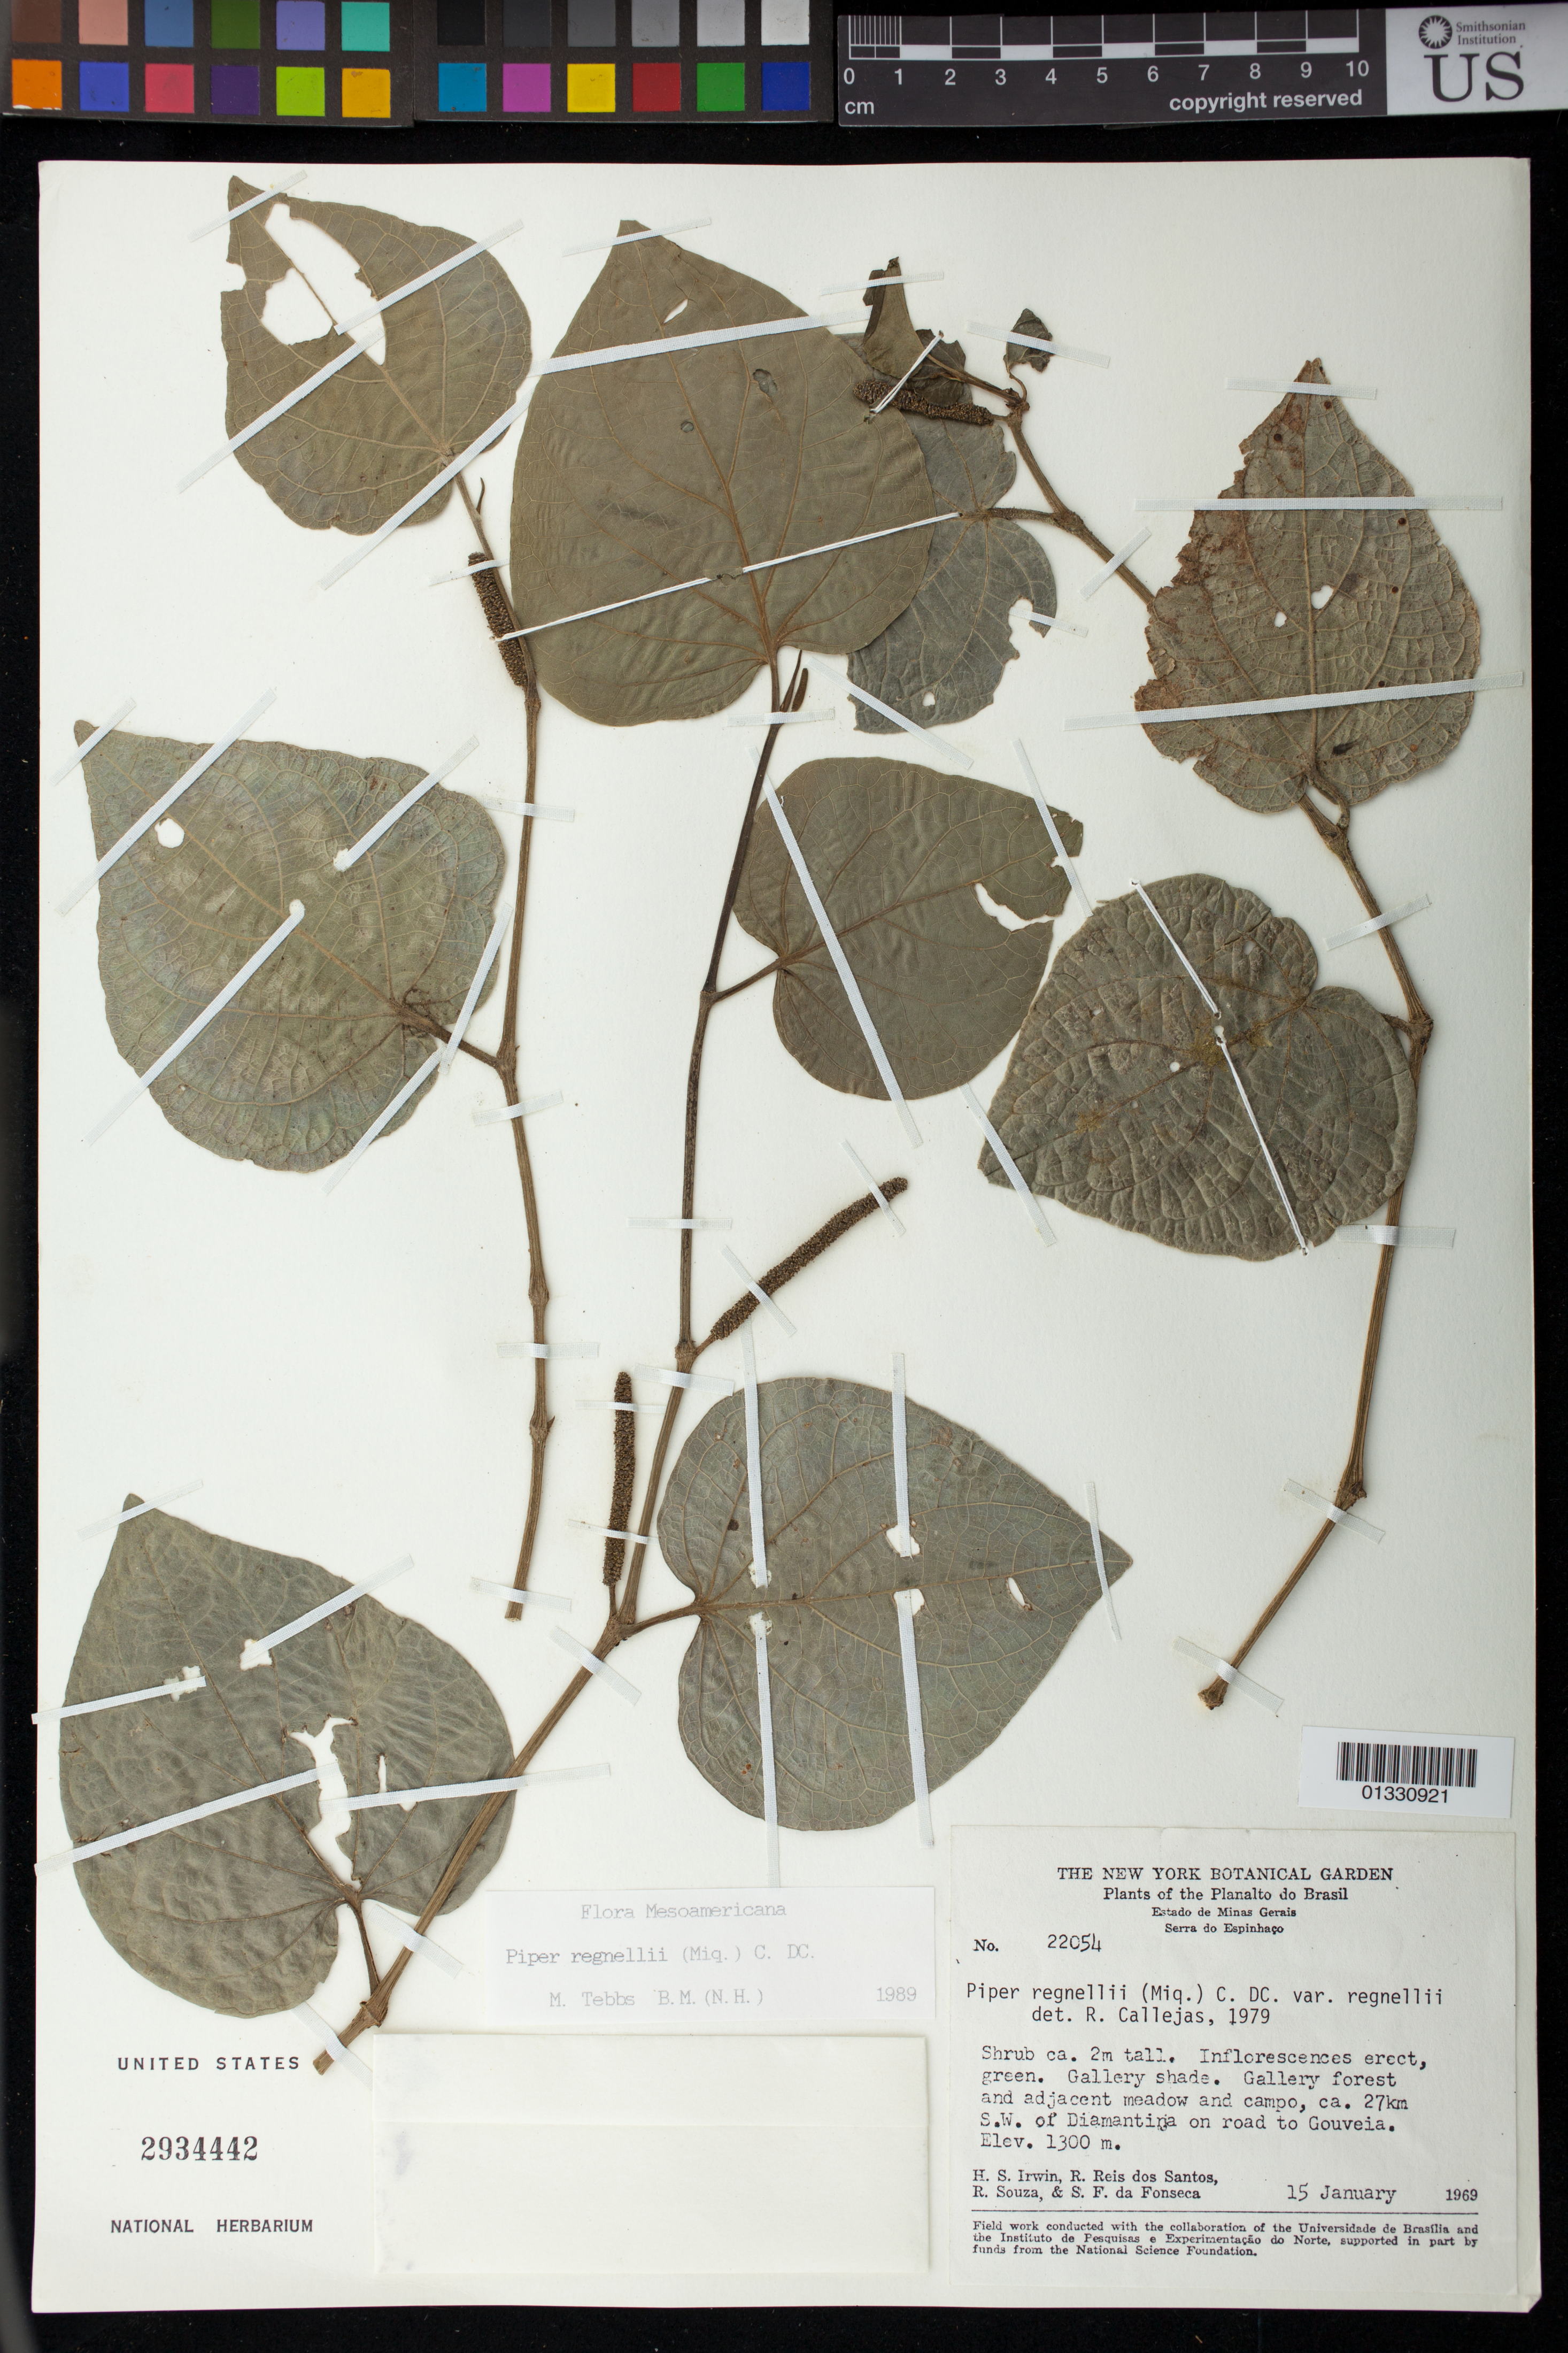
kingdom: Plantae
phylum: Tracheophyta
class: Magnoliopsida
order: Piperales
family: Piperaceae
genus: Piper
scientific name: Piper regnellii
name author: (Miq.) C. DC.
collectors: H. Irwin, R. R. Santos, R. Souza & S. F. Fonsêca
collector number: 22054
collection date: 1969-01-15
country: Brazil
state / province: Minas Gerais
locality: ca. 27 km SW of Diamantina on road to Gouveia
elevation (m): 1300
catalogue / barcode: US 2934442